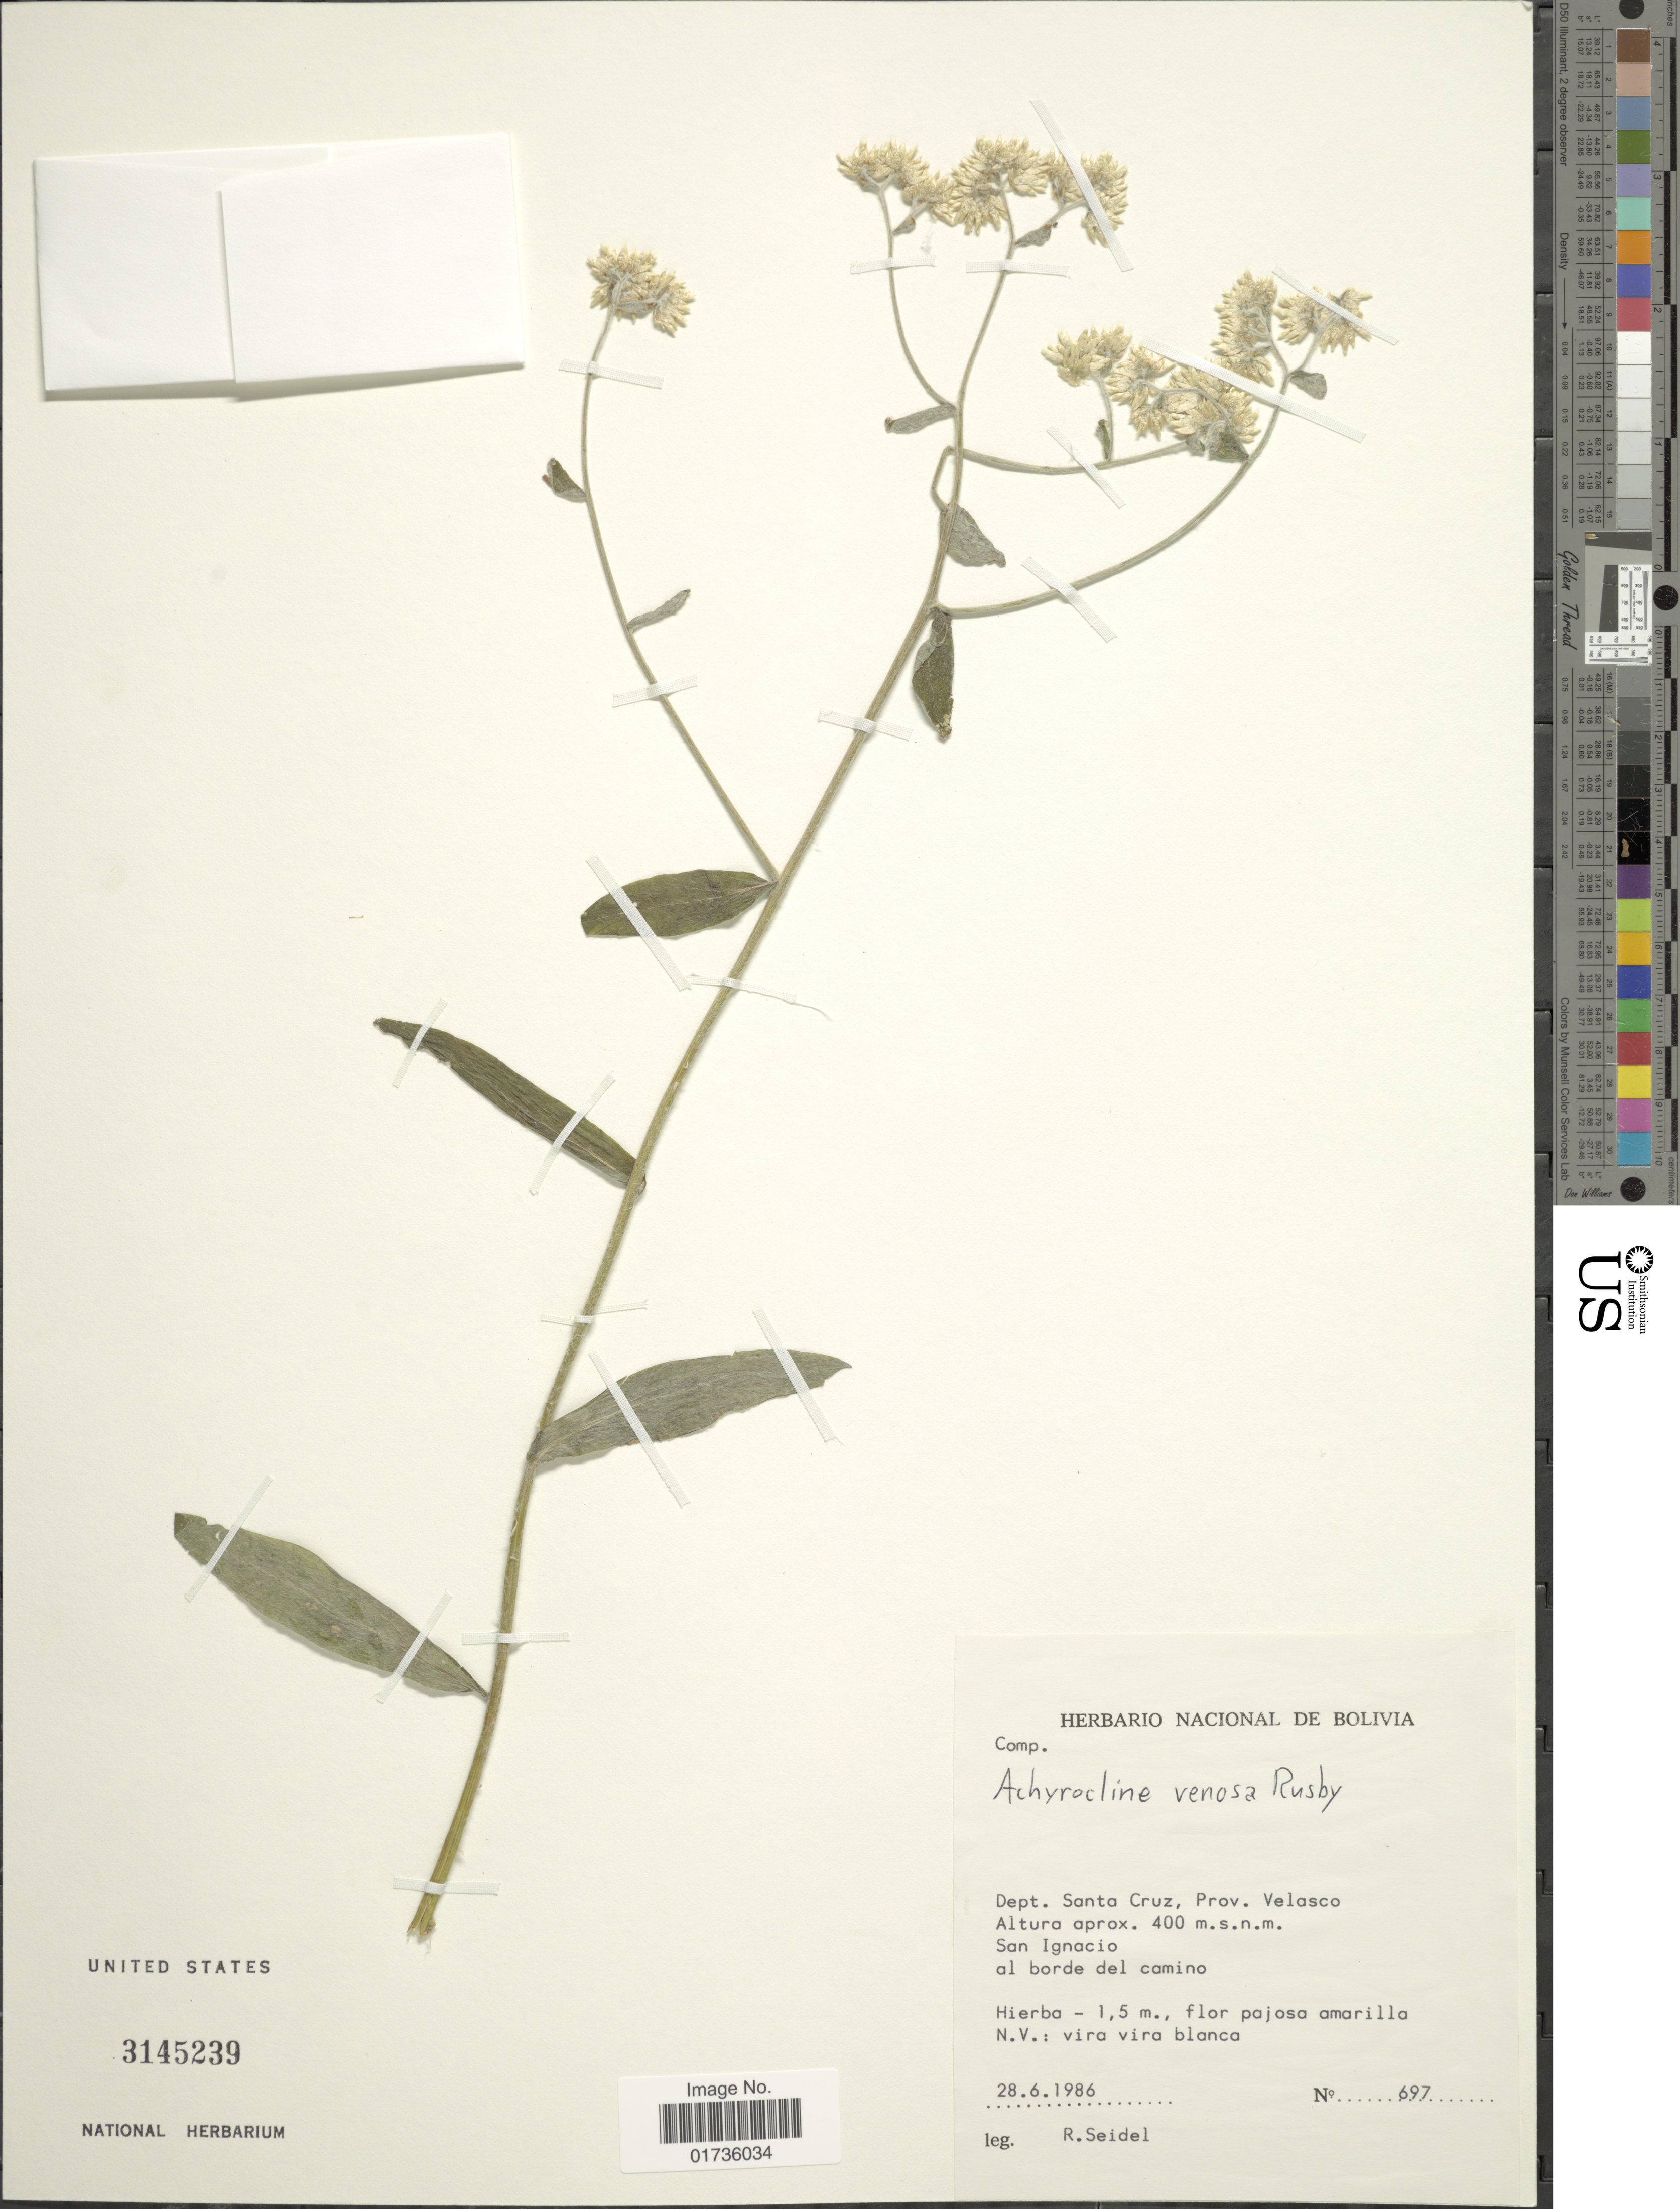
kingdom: Plantae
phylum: Tracheophyta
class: Magnoliopsida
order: Asterales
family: Asteraceae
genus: Achyrocline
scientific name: Achyrocline venosa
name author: Rusby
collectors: R. Seidel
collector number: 697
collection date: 1986-06-28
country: Bolivia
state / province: Santa Cruz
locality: Prov. Velasco, San Ignacio al borde del camino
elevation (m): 400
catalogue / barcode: US 3145239